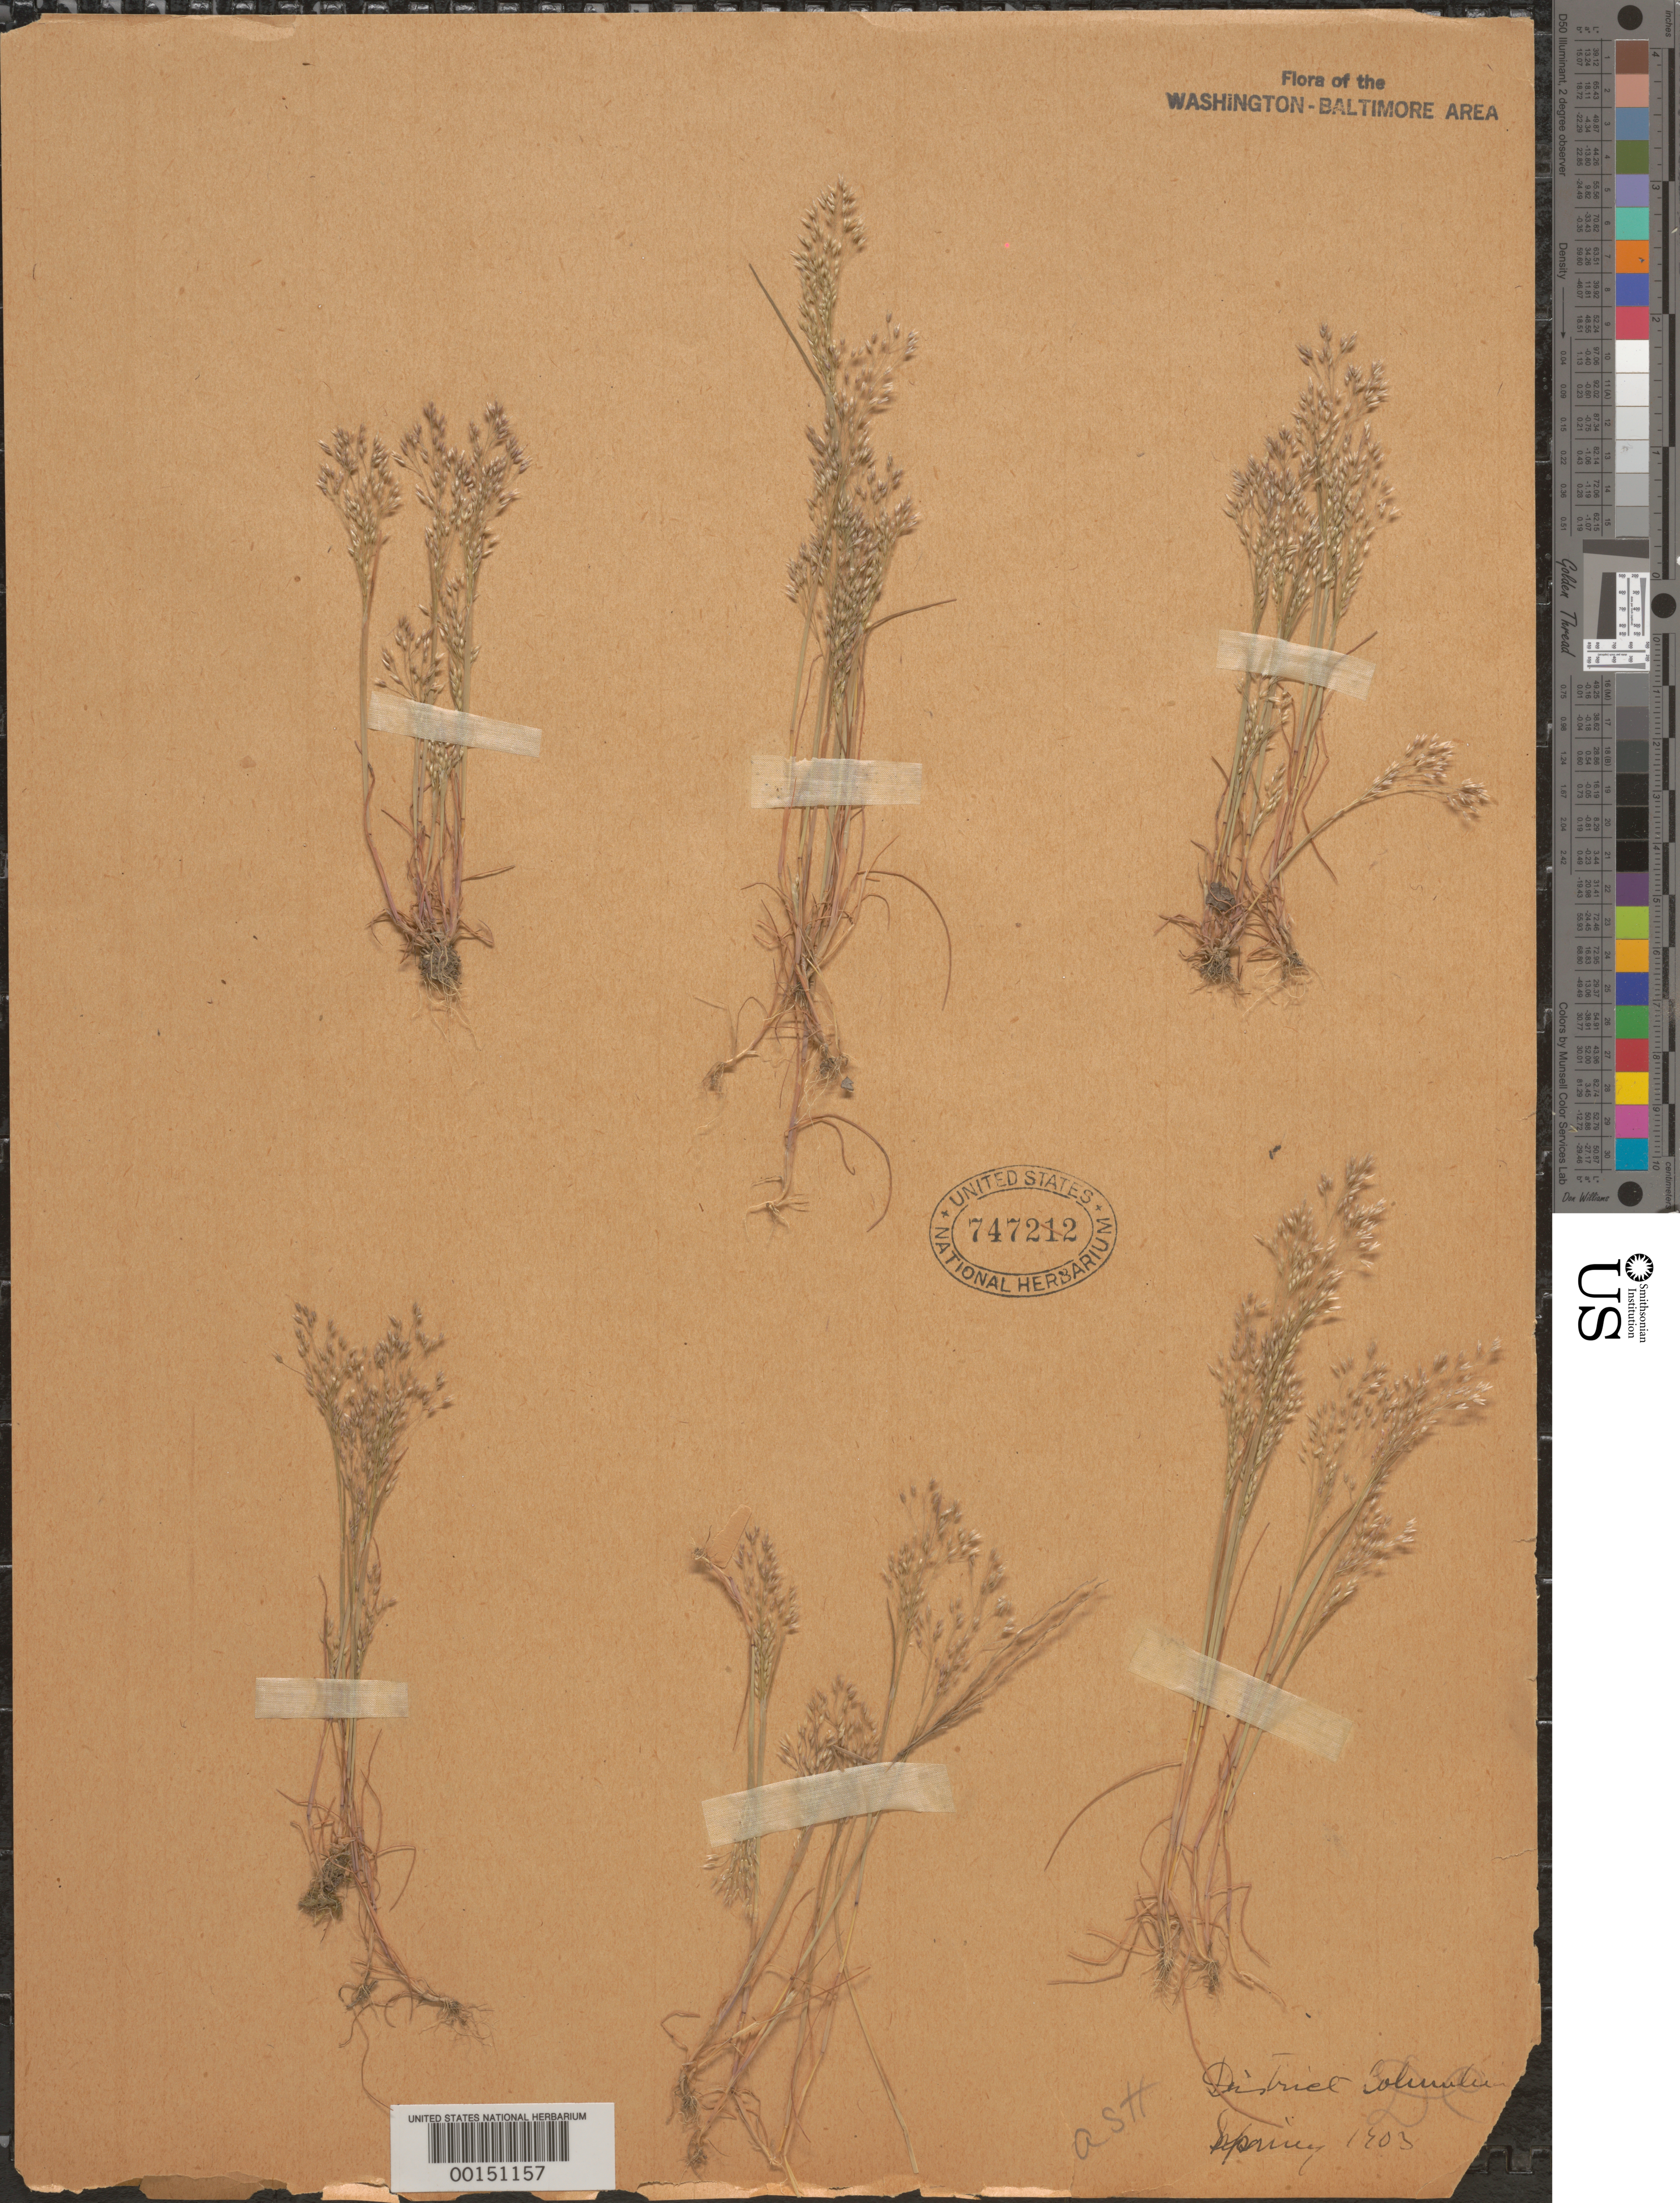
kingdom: Plantae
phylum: Tracheophyta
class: Liliopsida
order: Poales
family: Poaceae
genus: Aira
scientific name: Aira caryophyllea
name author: L.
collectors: A. S. Hitchcock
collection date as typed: Spr 1903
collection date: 1903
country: United States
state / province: District of Columbia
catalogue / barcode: US 747212